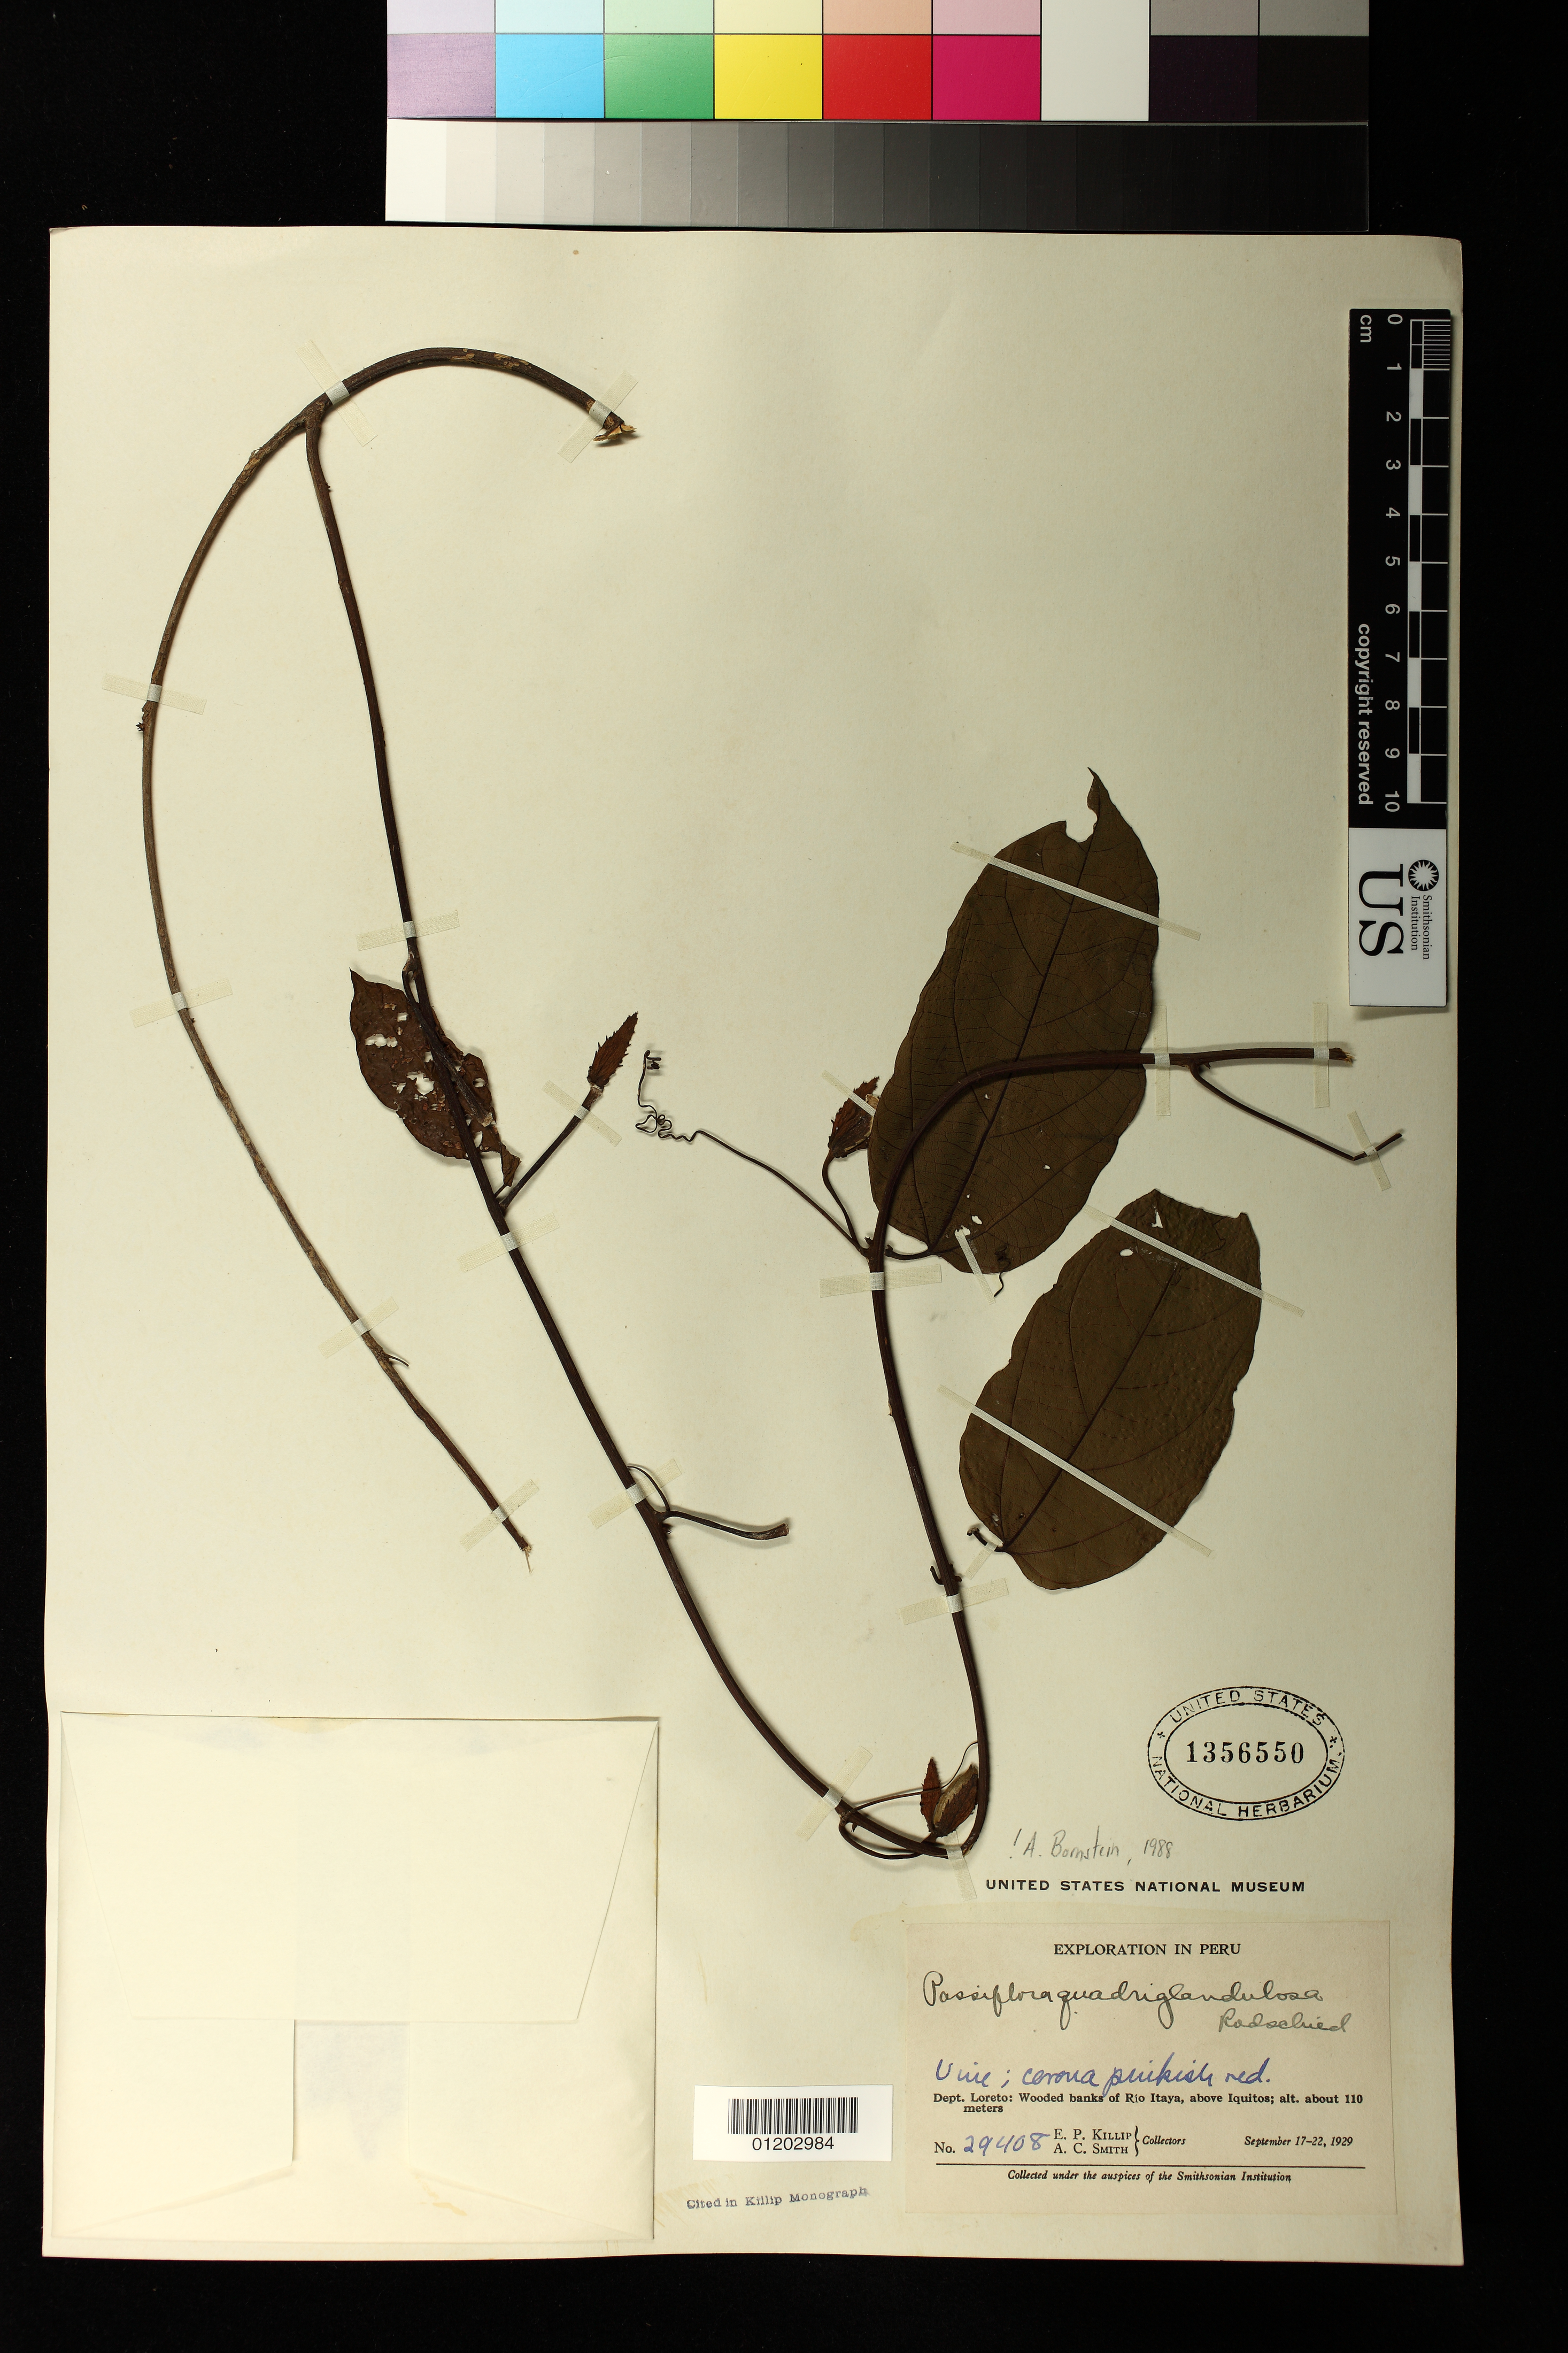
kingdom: Plantae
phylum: Tracheophyta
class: Magnoliopsida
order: Malpighiales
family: Passifloraceae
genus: Passiflora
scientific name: Passiflora quadriglandulosa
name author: Rodschied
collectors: E. P. Killip & A. C. Smith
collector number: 29408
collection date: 1929-09-17/1929-09-22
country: Peru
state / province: Loreto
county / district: Maynas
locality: Wooded banks of Rio Itaya, above Iquitos.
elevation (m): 110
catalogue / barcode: US 1356550